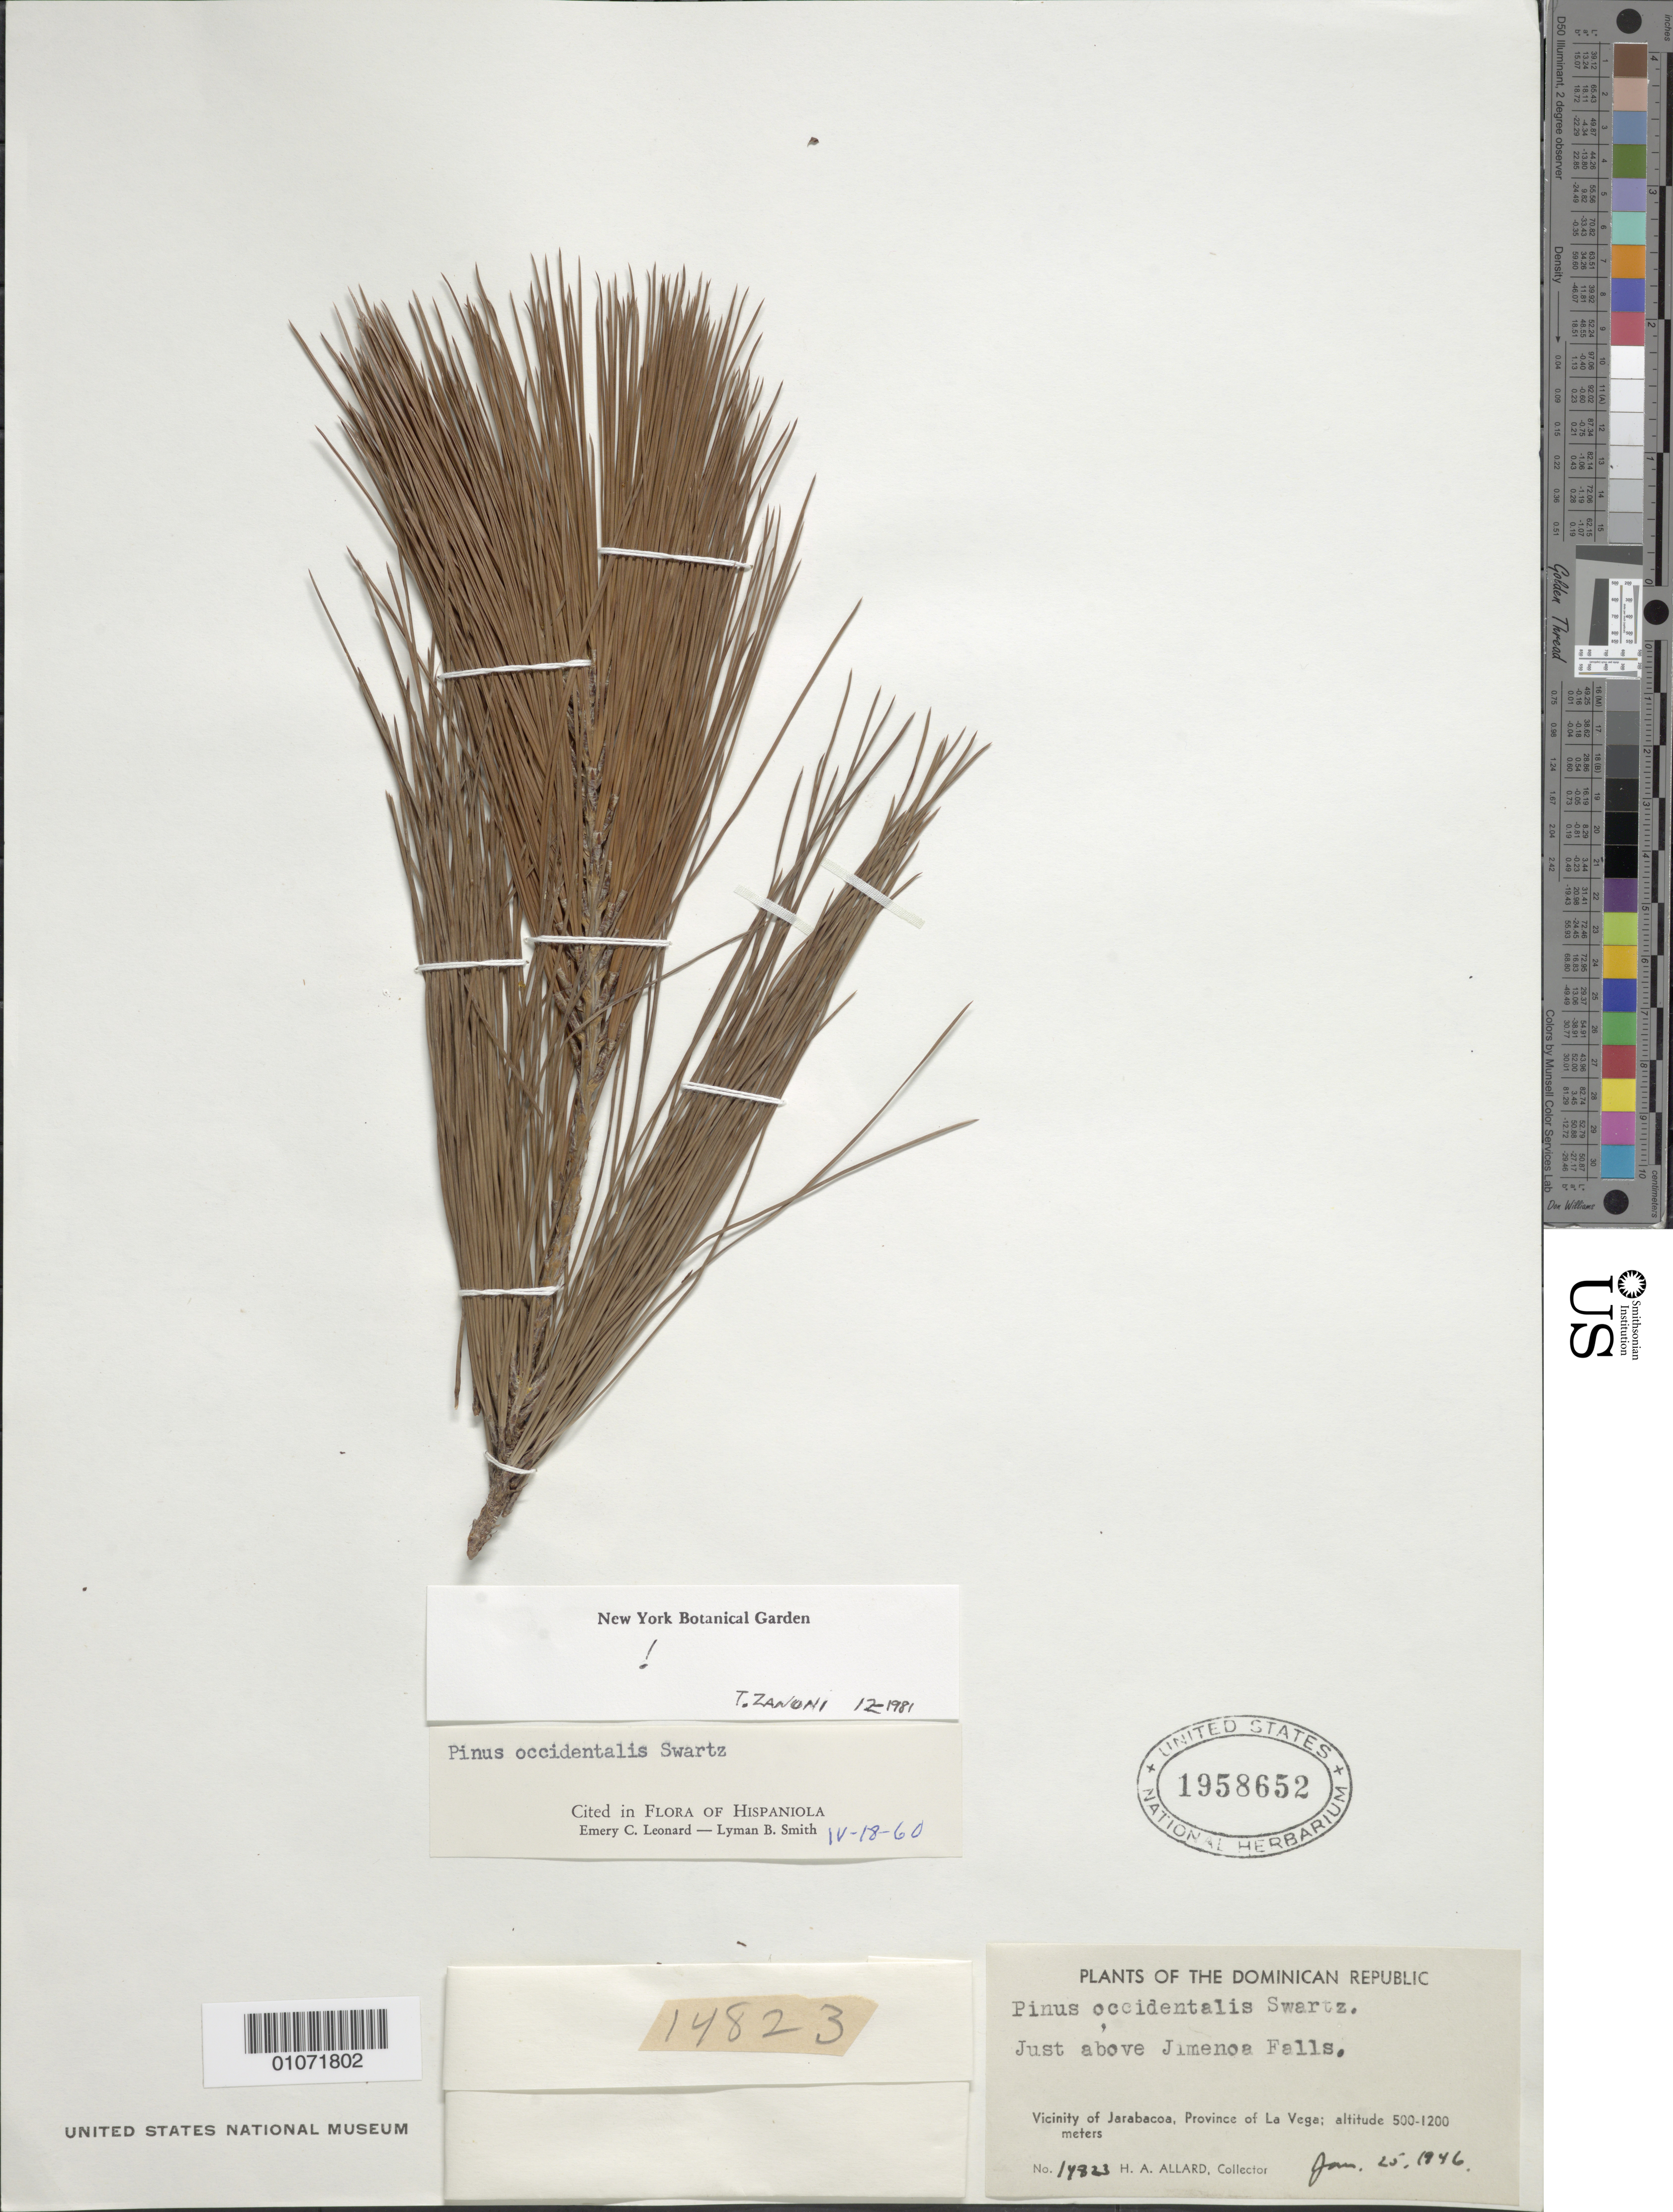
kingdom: Plantae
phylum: Tracheophyta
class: Pinopsida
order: Pinales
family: Pinaceae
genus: Pinus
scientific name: Pinus occidentalis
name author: Sw.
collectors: H. A. Allard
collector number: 14823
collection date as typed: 25 Jun 1946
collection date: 1946-06-25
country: Dominican Republic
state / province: La Vega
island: Hispaniola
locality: Just above Jimeno Falls. Vicinity of Jarabacoa, provice of La Vega.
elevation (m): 500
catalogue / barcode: US 1958652